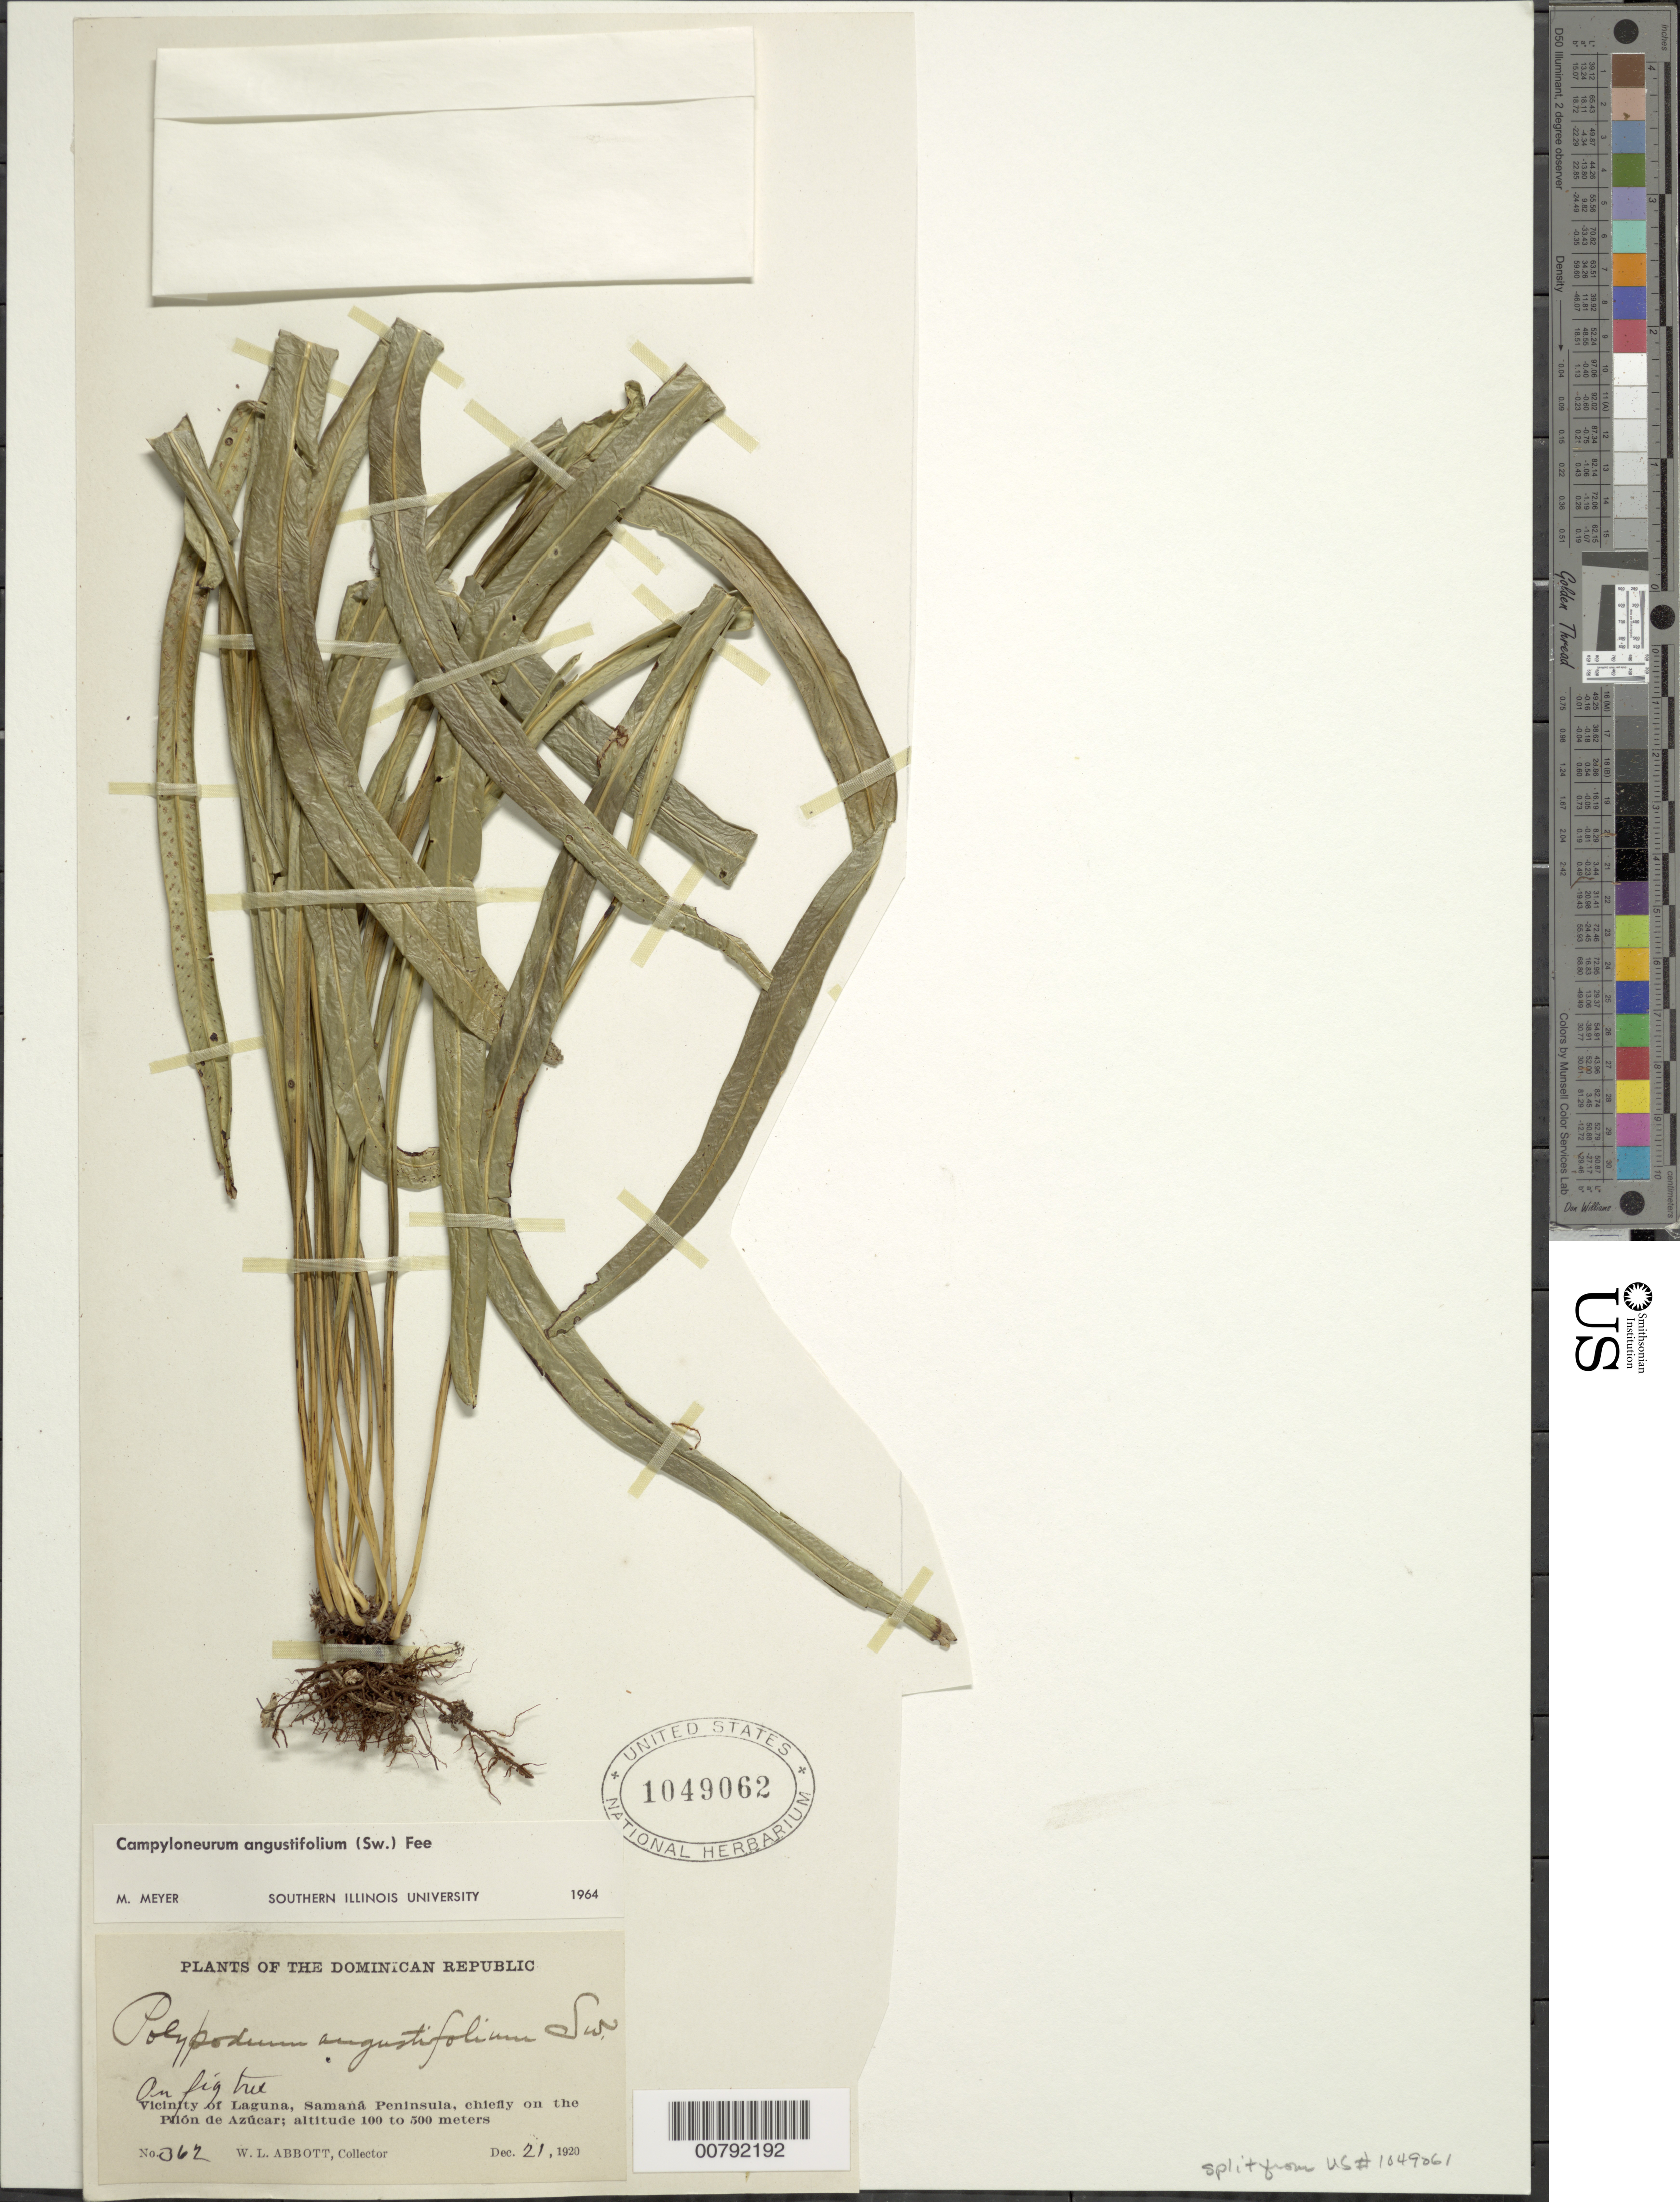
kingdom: Plantae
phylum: Tracheophyta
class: Polypodiopsida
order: Polypodiales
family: Polypodiaceae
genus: Campyloneurum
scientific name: Campyloneurum angustifolium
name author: (Sw.) Fée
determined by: Meyer, M.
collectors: W. L. Abbott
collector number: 362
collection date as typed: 21 Dec 1920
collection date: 1920-12-21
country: Dominican Republic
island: Hispaniola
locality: Samaná Peninsula, vicinityof Laguna, chiefly on the Pilón de Azúcar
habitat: On fig tree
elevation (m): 100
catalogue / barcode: US 1049062